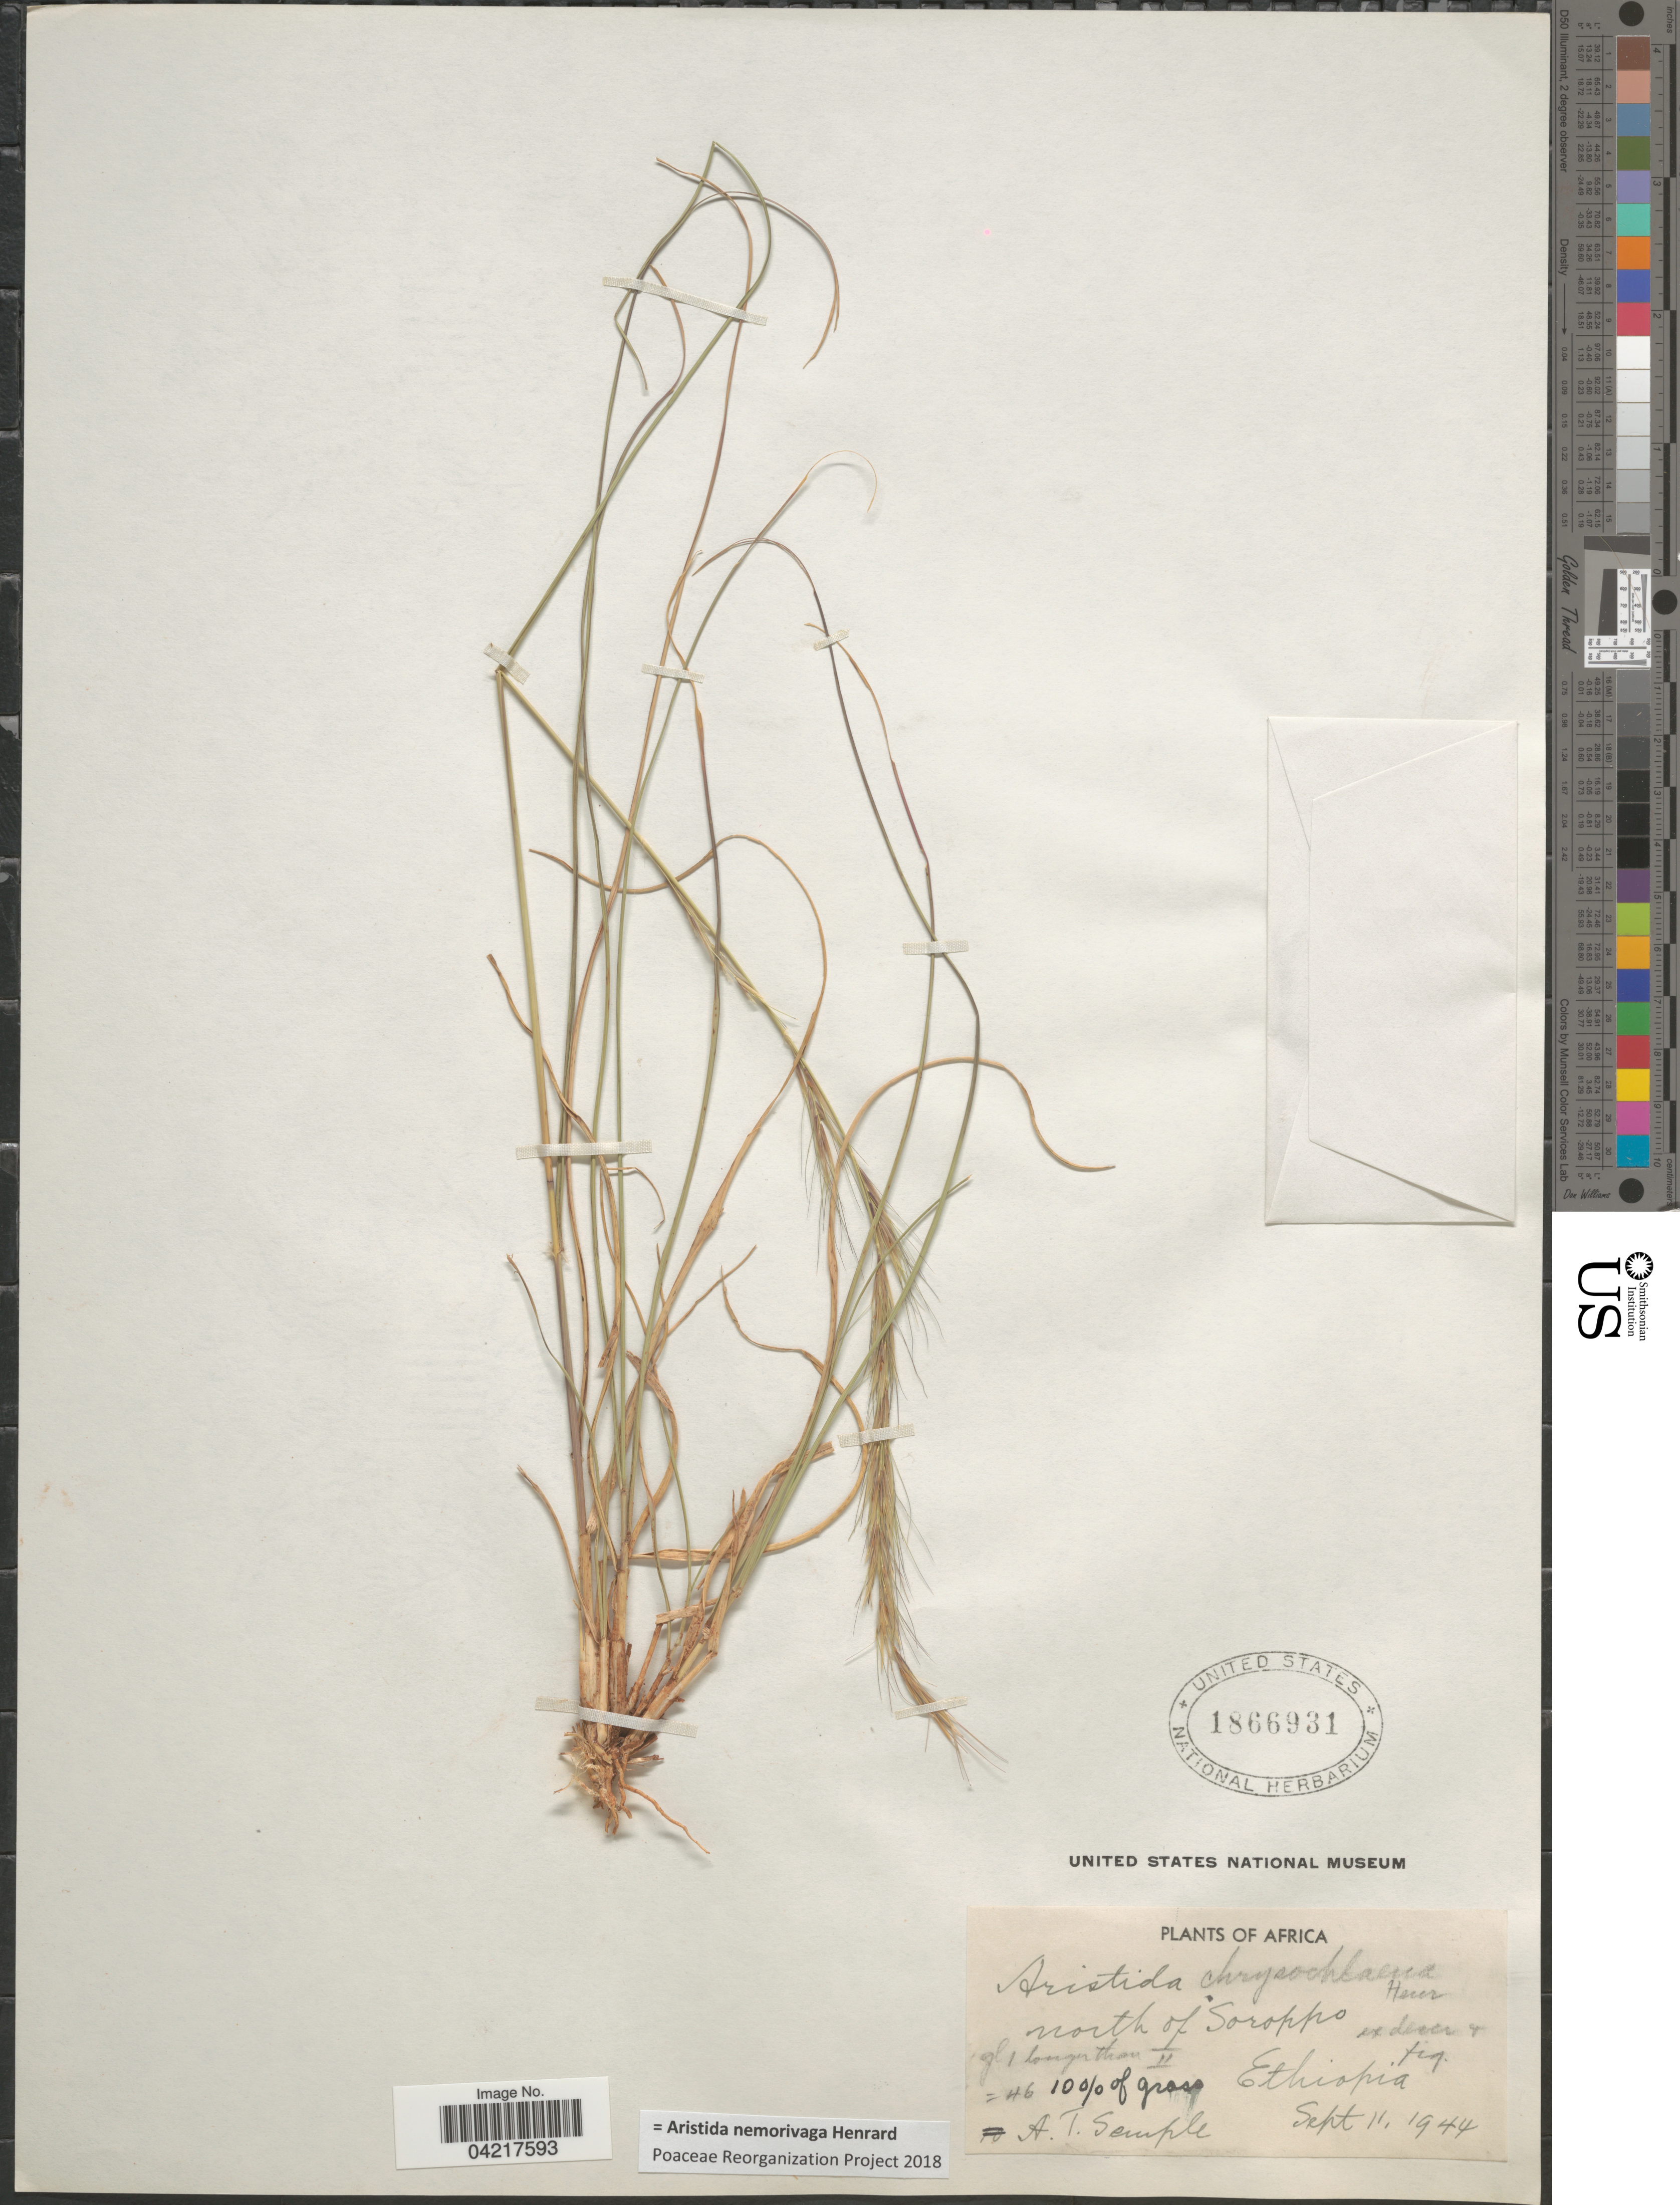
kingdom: Plantae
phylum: Tracheophyta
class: Liliopsida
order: Poales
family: Poaceae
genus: Aristida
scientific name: Aristida nemorivaga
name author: Henr.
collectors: A. Semple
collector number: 46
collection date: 1944-09-11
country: Ethiopia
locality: North of Soroppo.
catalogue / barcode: US 1866931